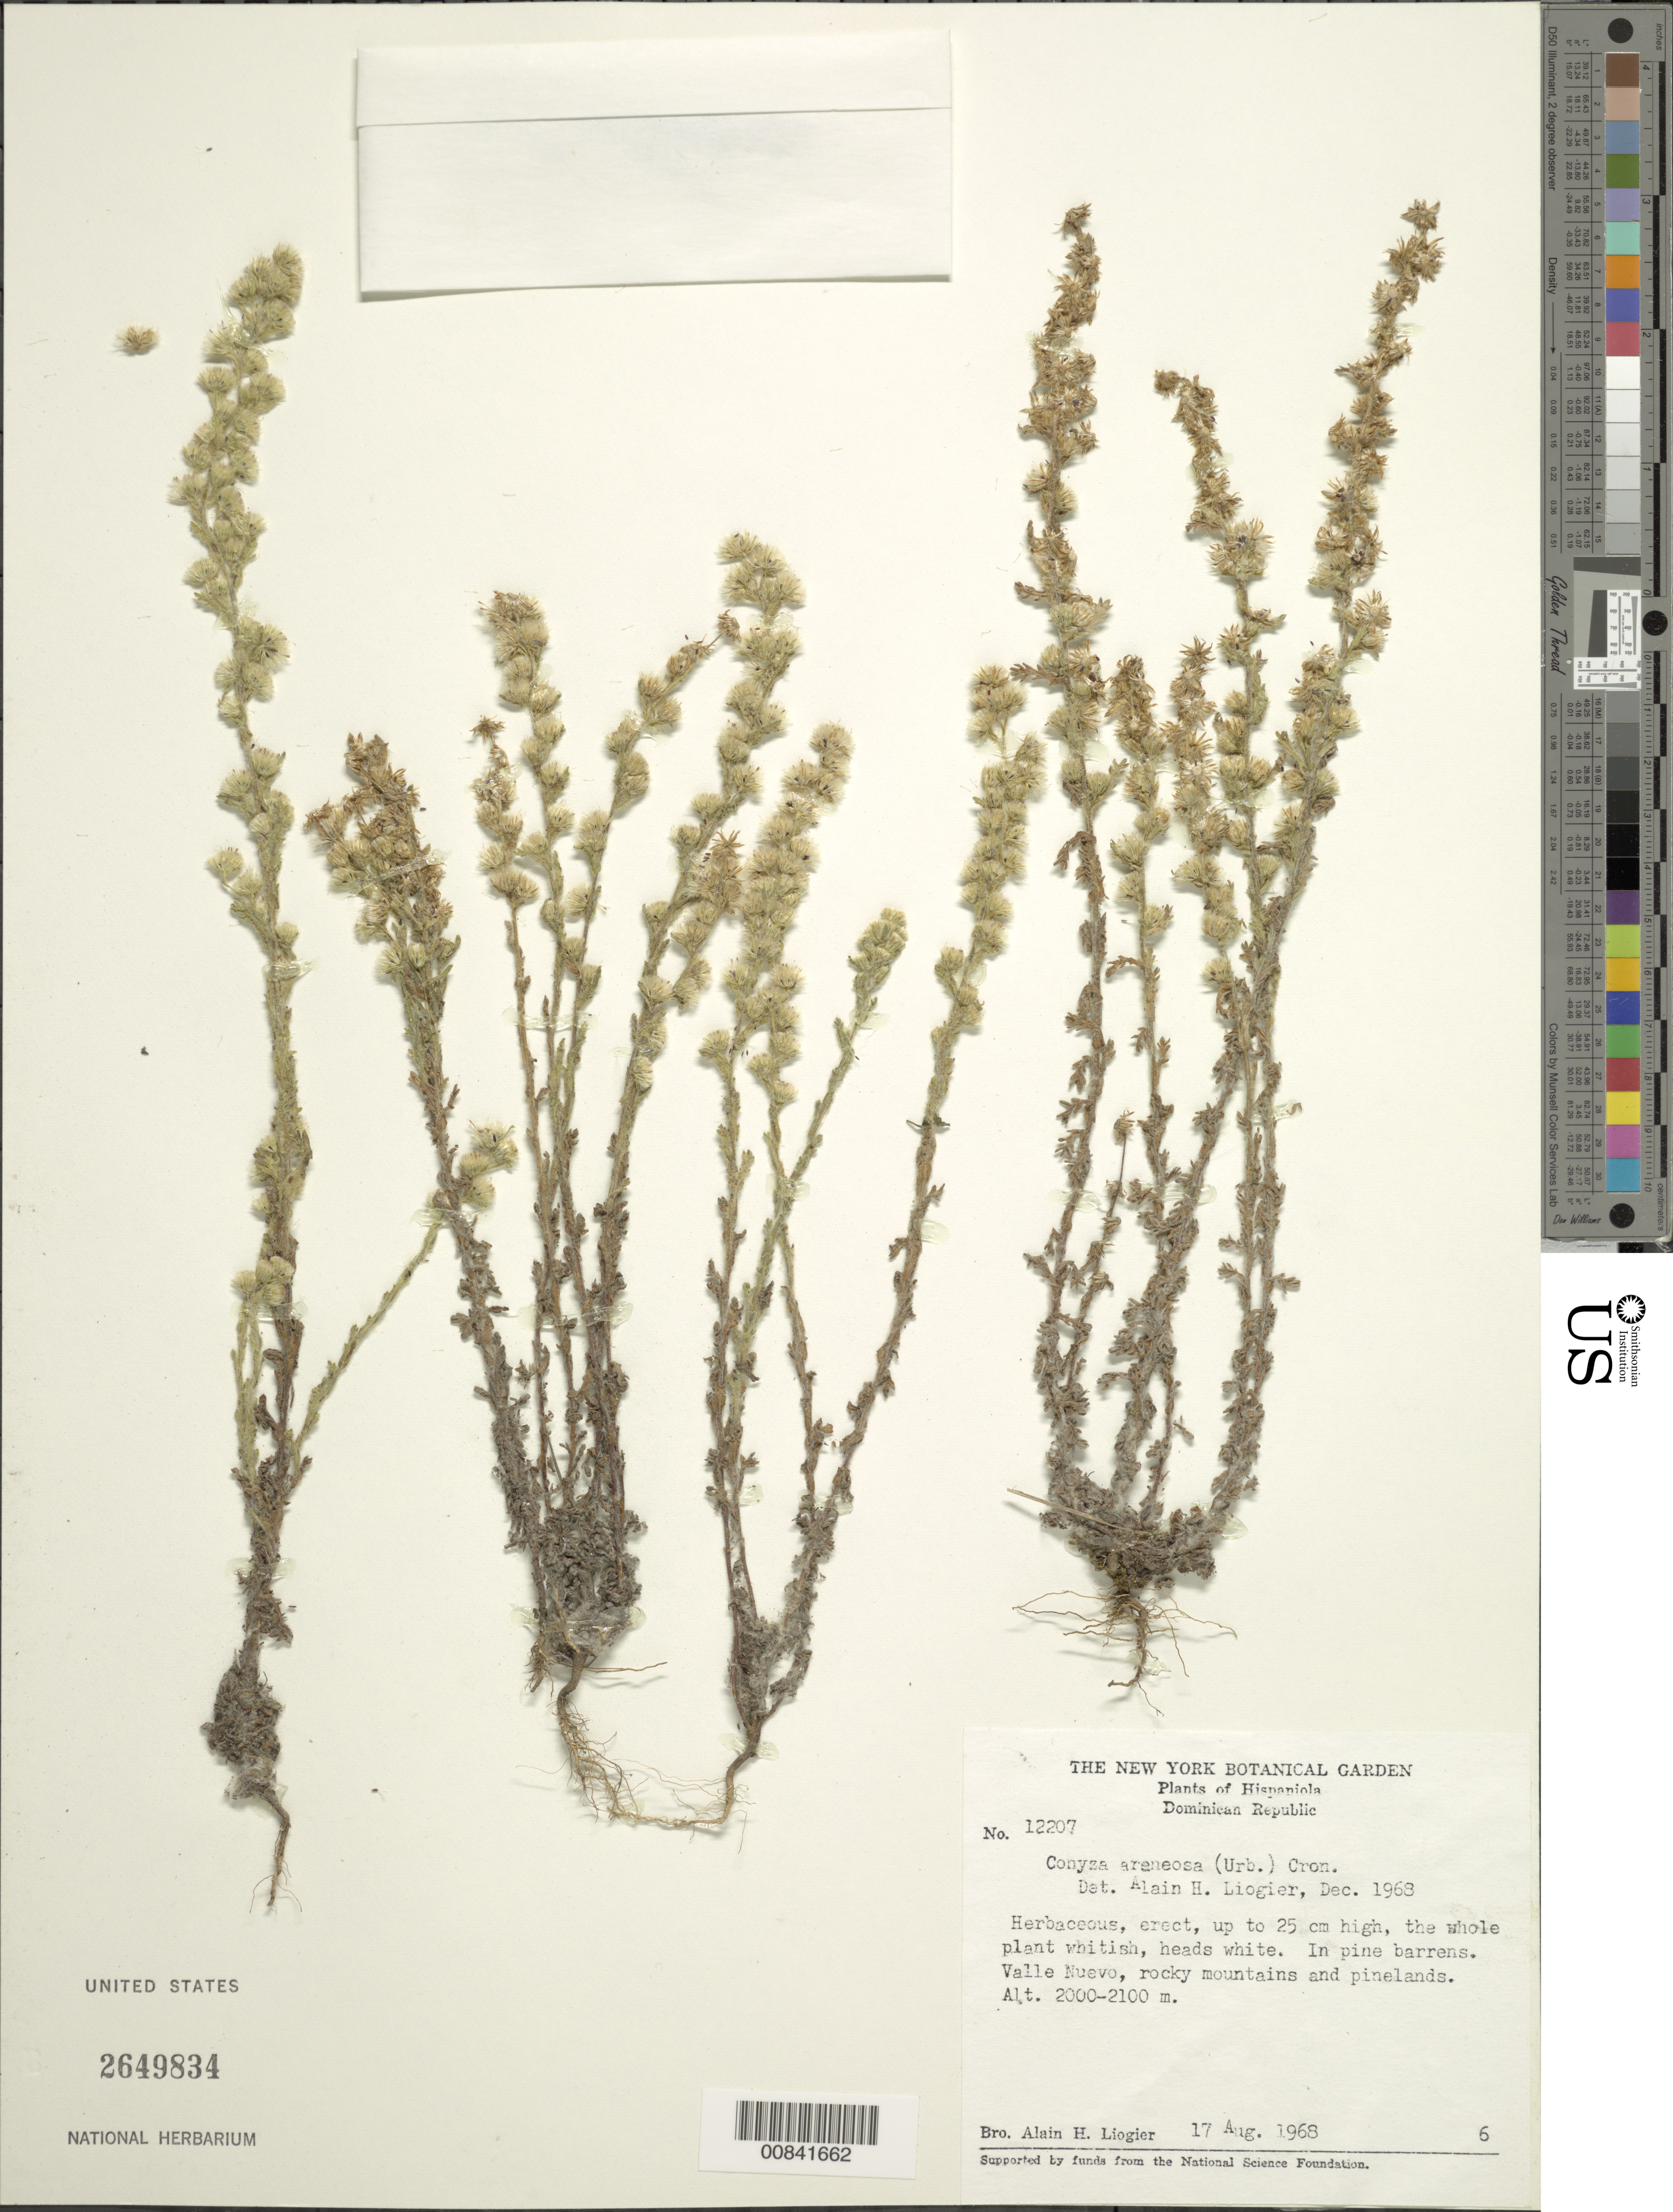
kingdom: Plantae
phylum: Tracheophyta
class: Magnoliopsida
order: Asterales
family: Asteraceae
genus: Conyza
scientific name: Conyza arenosa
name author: Cronq.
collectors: A. H. Liogier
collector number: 12207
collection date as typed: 17 Aug 1968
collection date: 1968-08-17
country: Dominican Republic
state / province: La Vega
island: Hispaniola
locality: Valle Nuevo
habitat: In pine barrens on rocky mountains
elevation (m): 2000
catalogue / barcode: US 2649834